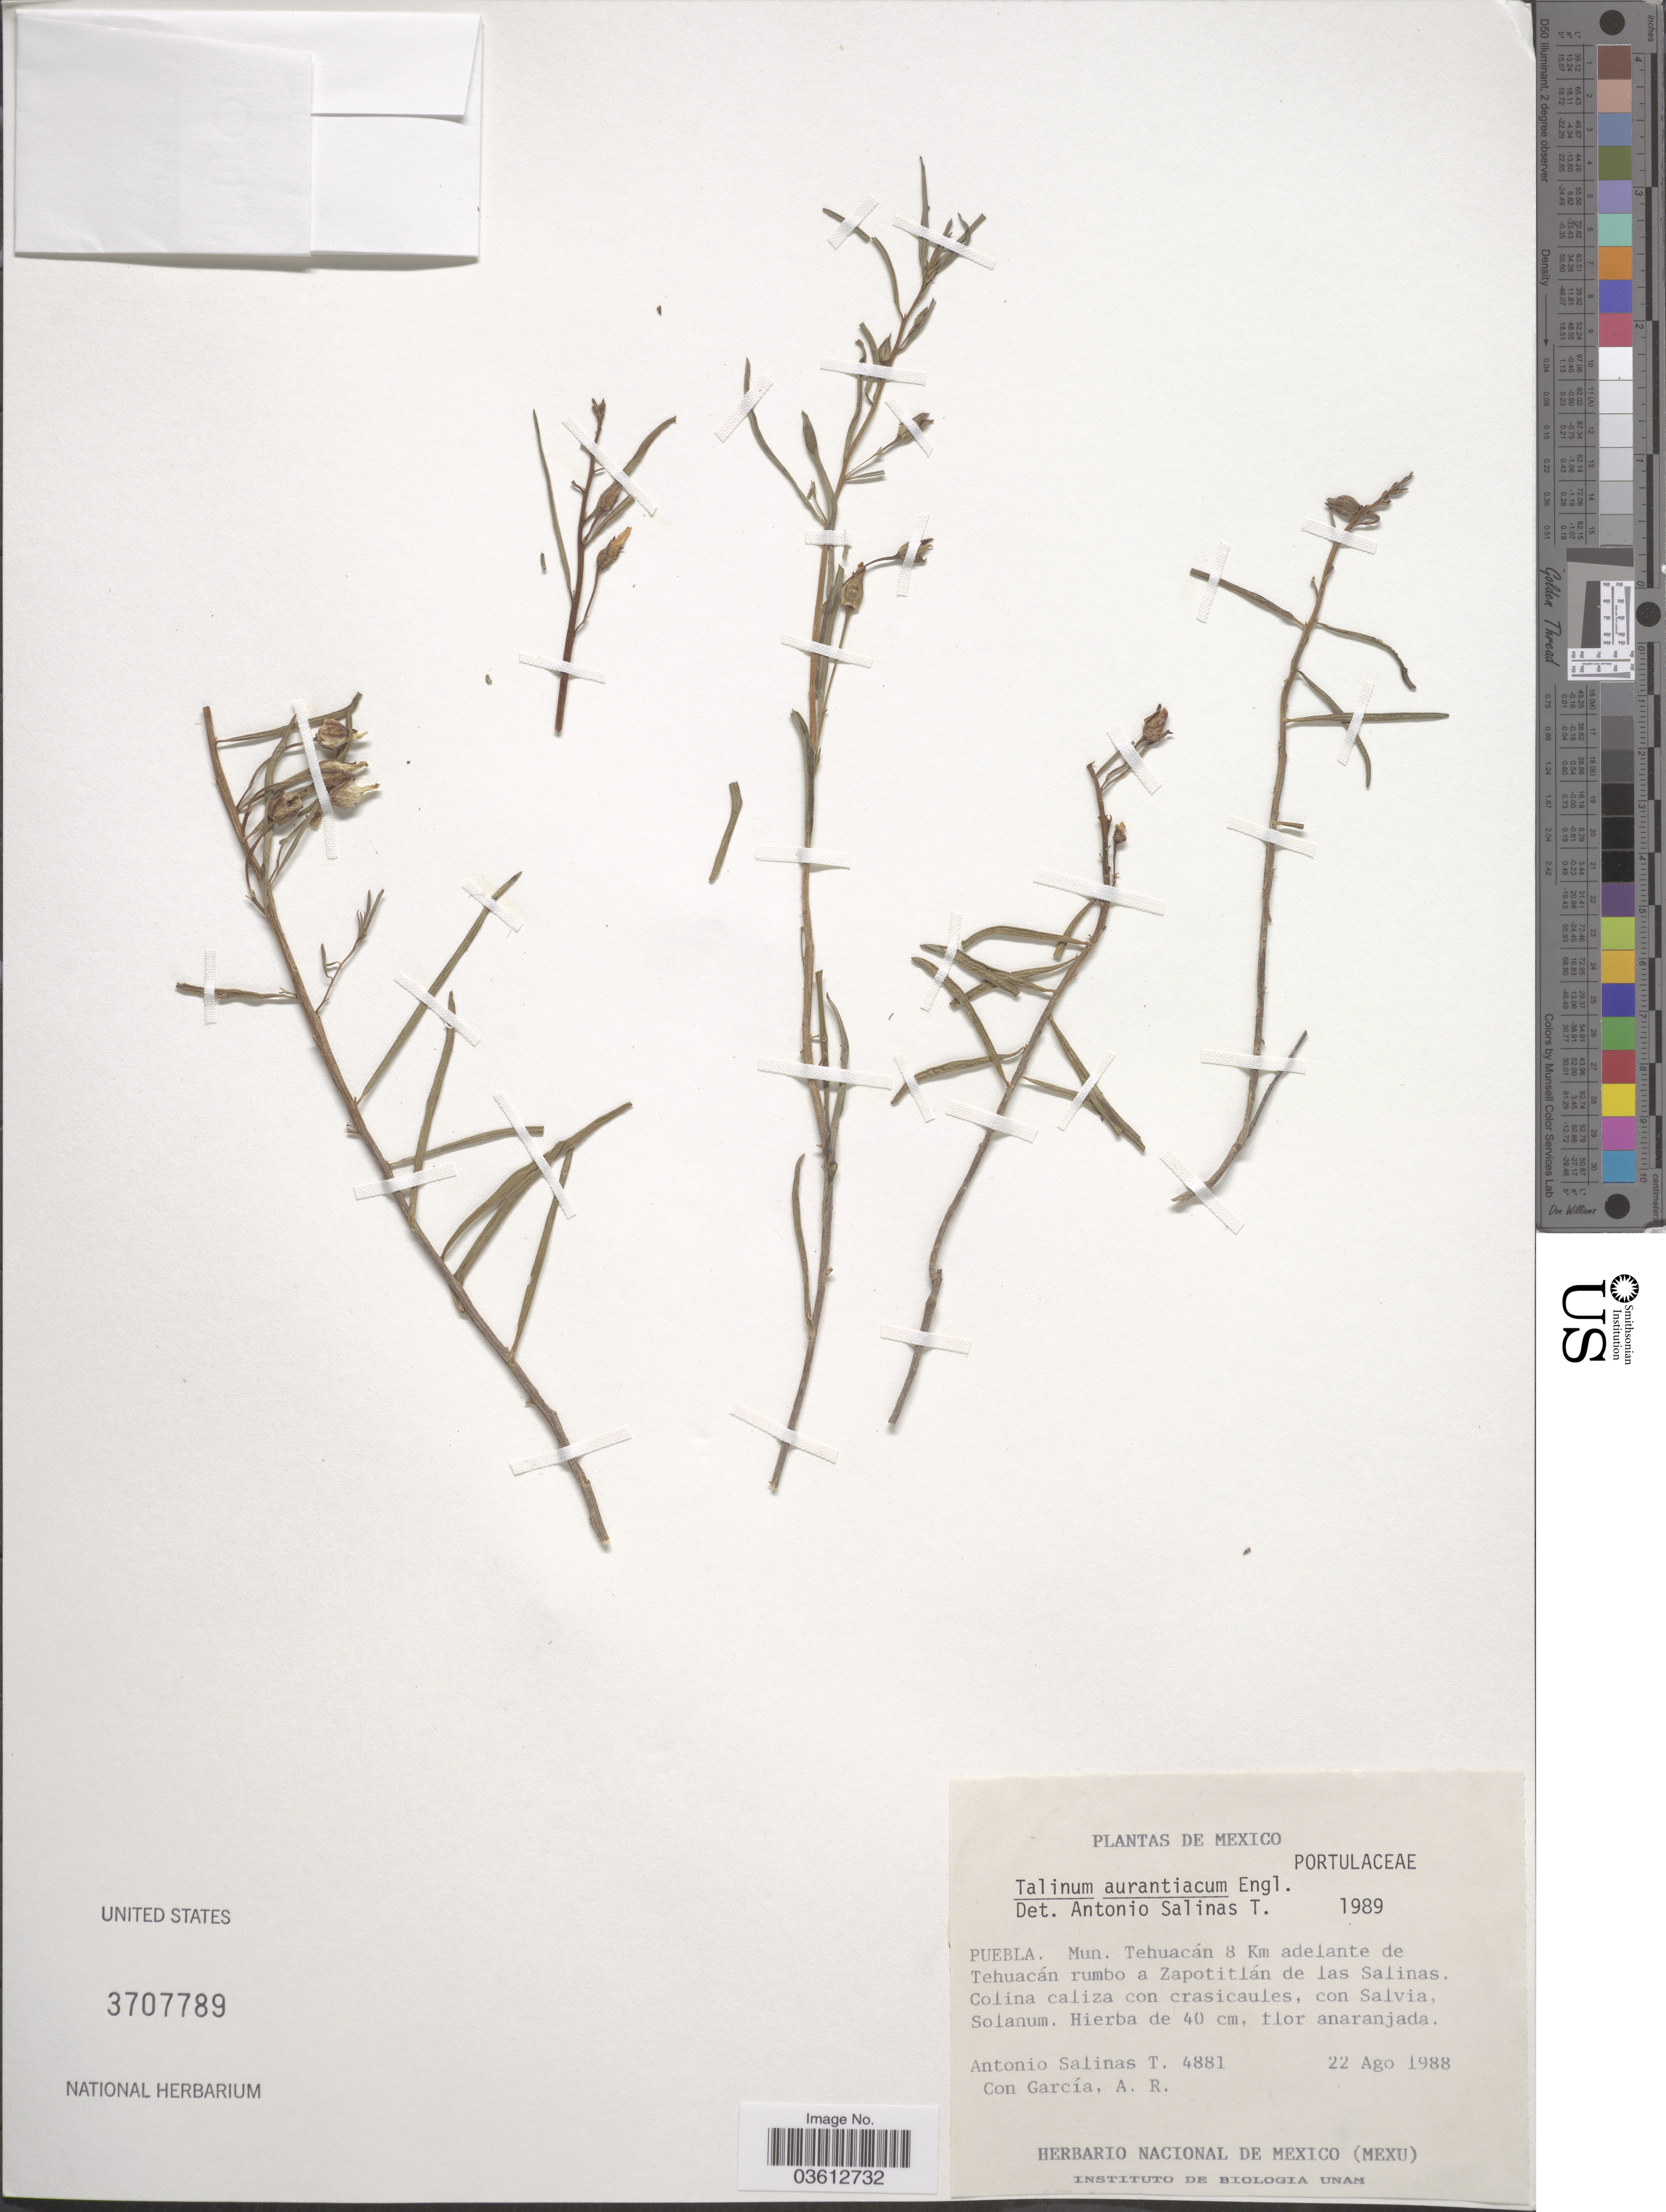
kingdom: Plantae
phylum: Tracheophyta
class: Magnoliopsida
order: Caryophyllales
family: Talinaceae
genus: Talinum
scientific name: Talinum aurantiacum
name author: Engelm. in A. Gray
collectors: A. Salinas T. & A. R. García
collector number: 4881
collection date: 1988-08-22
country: Mexico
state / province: Puebla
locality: Mun. Tehuacán 8 Km adelante de Tehuacán rumbo a Zapotitlán de las Salinas.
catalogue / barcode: US 3707789